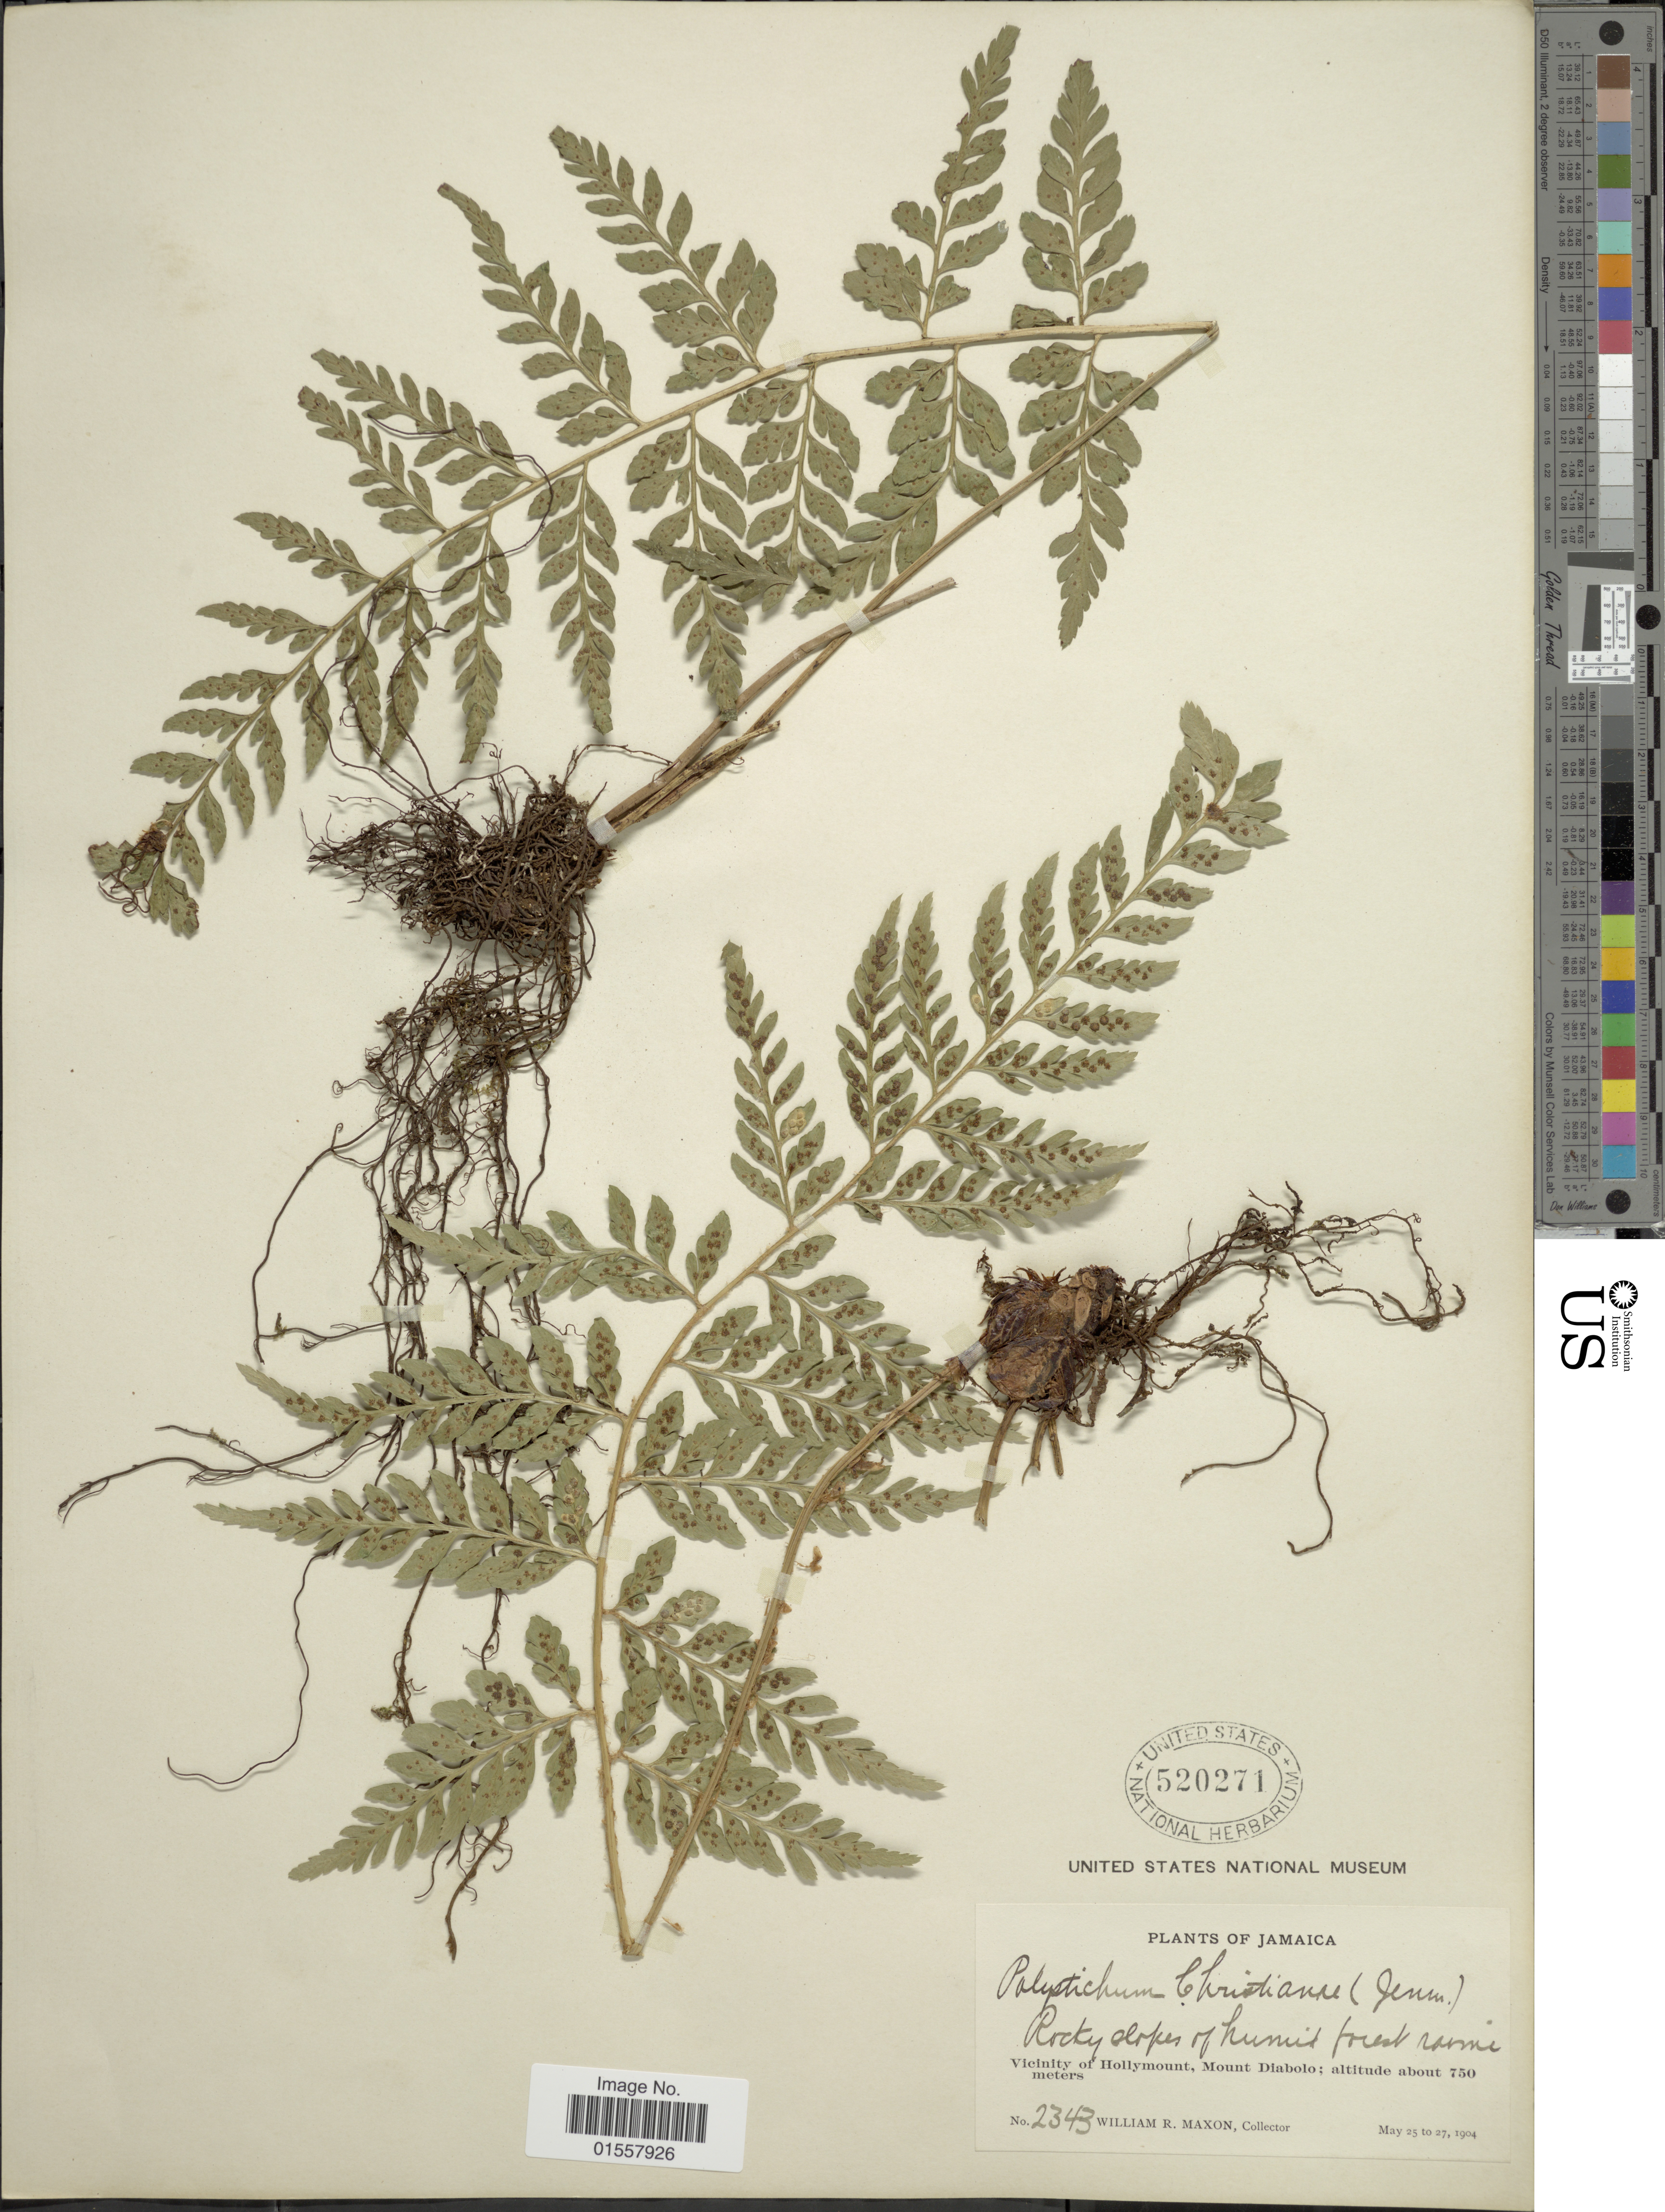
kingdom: Plantae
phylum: Tracheophyta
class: Polypodiopsida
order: Polypodiales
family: Dryopteridaceae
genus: Polystichum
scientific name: Polystichum christianae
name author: (Jenman) Underw. & Maxon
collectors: W. R. Maxon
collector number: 2343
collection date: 1904-05-25/1904-05-27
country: Jamaica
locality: Vicinity of Hollymount, Mount Diablo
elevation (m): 750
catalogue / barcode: US 520271